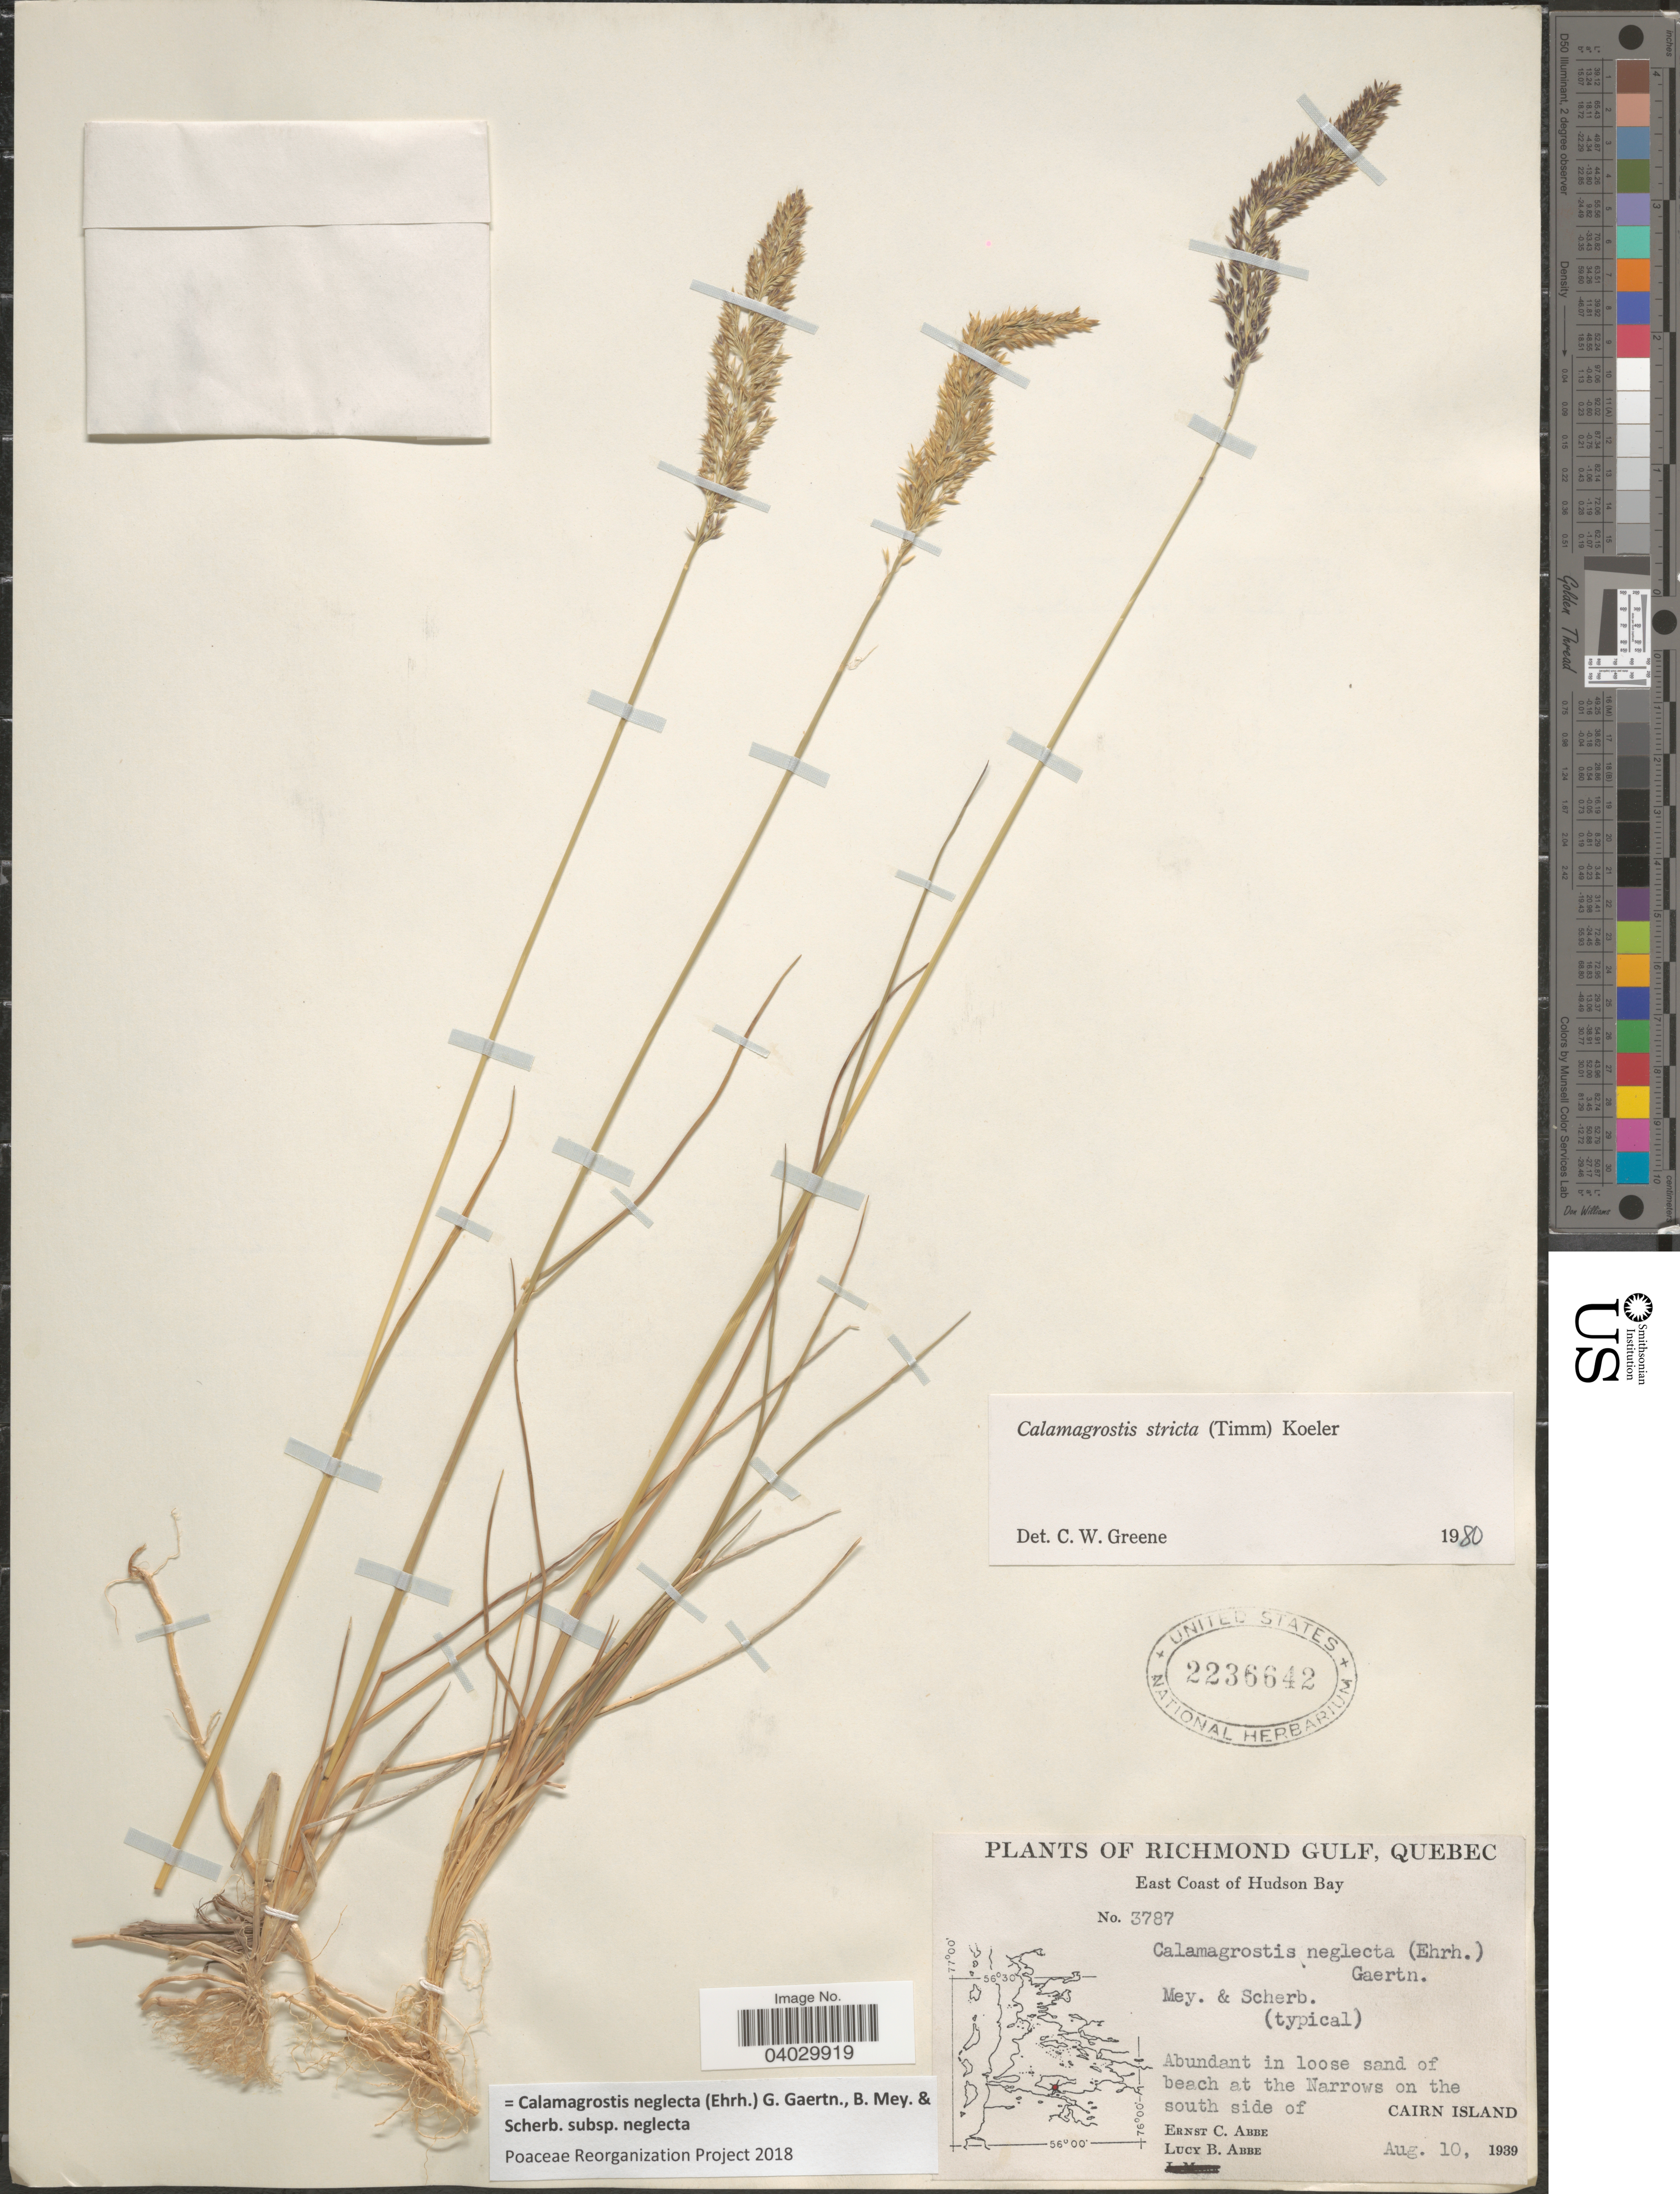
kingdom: Plantae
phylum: Tracheophyta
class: Liliopsida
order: Poales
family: Poaceae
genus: Calamagrostis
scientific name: Calamagrostis neglecta subsp. neglecta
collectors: E. C. Abbe & L. B. Abbe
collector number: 3787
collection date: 1939-08-10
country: Canada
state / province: Quebec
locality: Richmond Gulf. East Coast of Hudson Bay. In loose sand of beach at the Narrows on the south side of Cairn Island.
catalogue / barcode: US 2236642